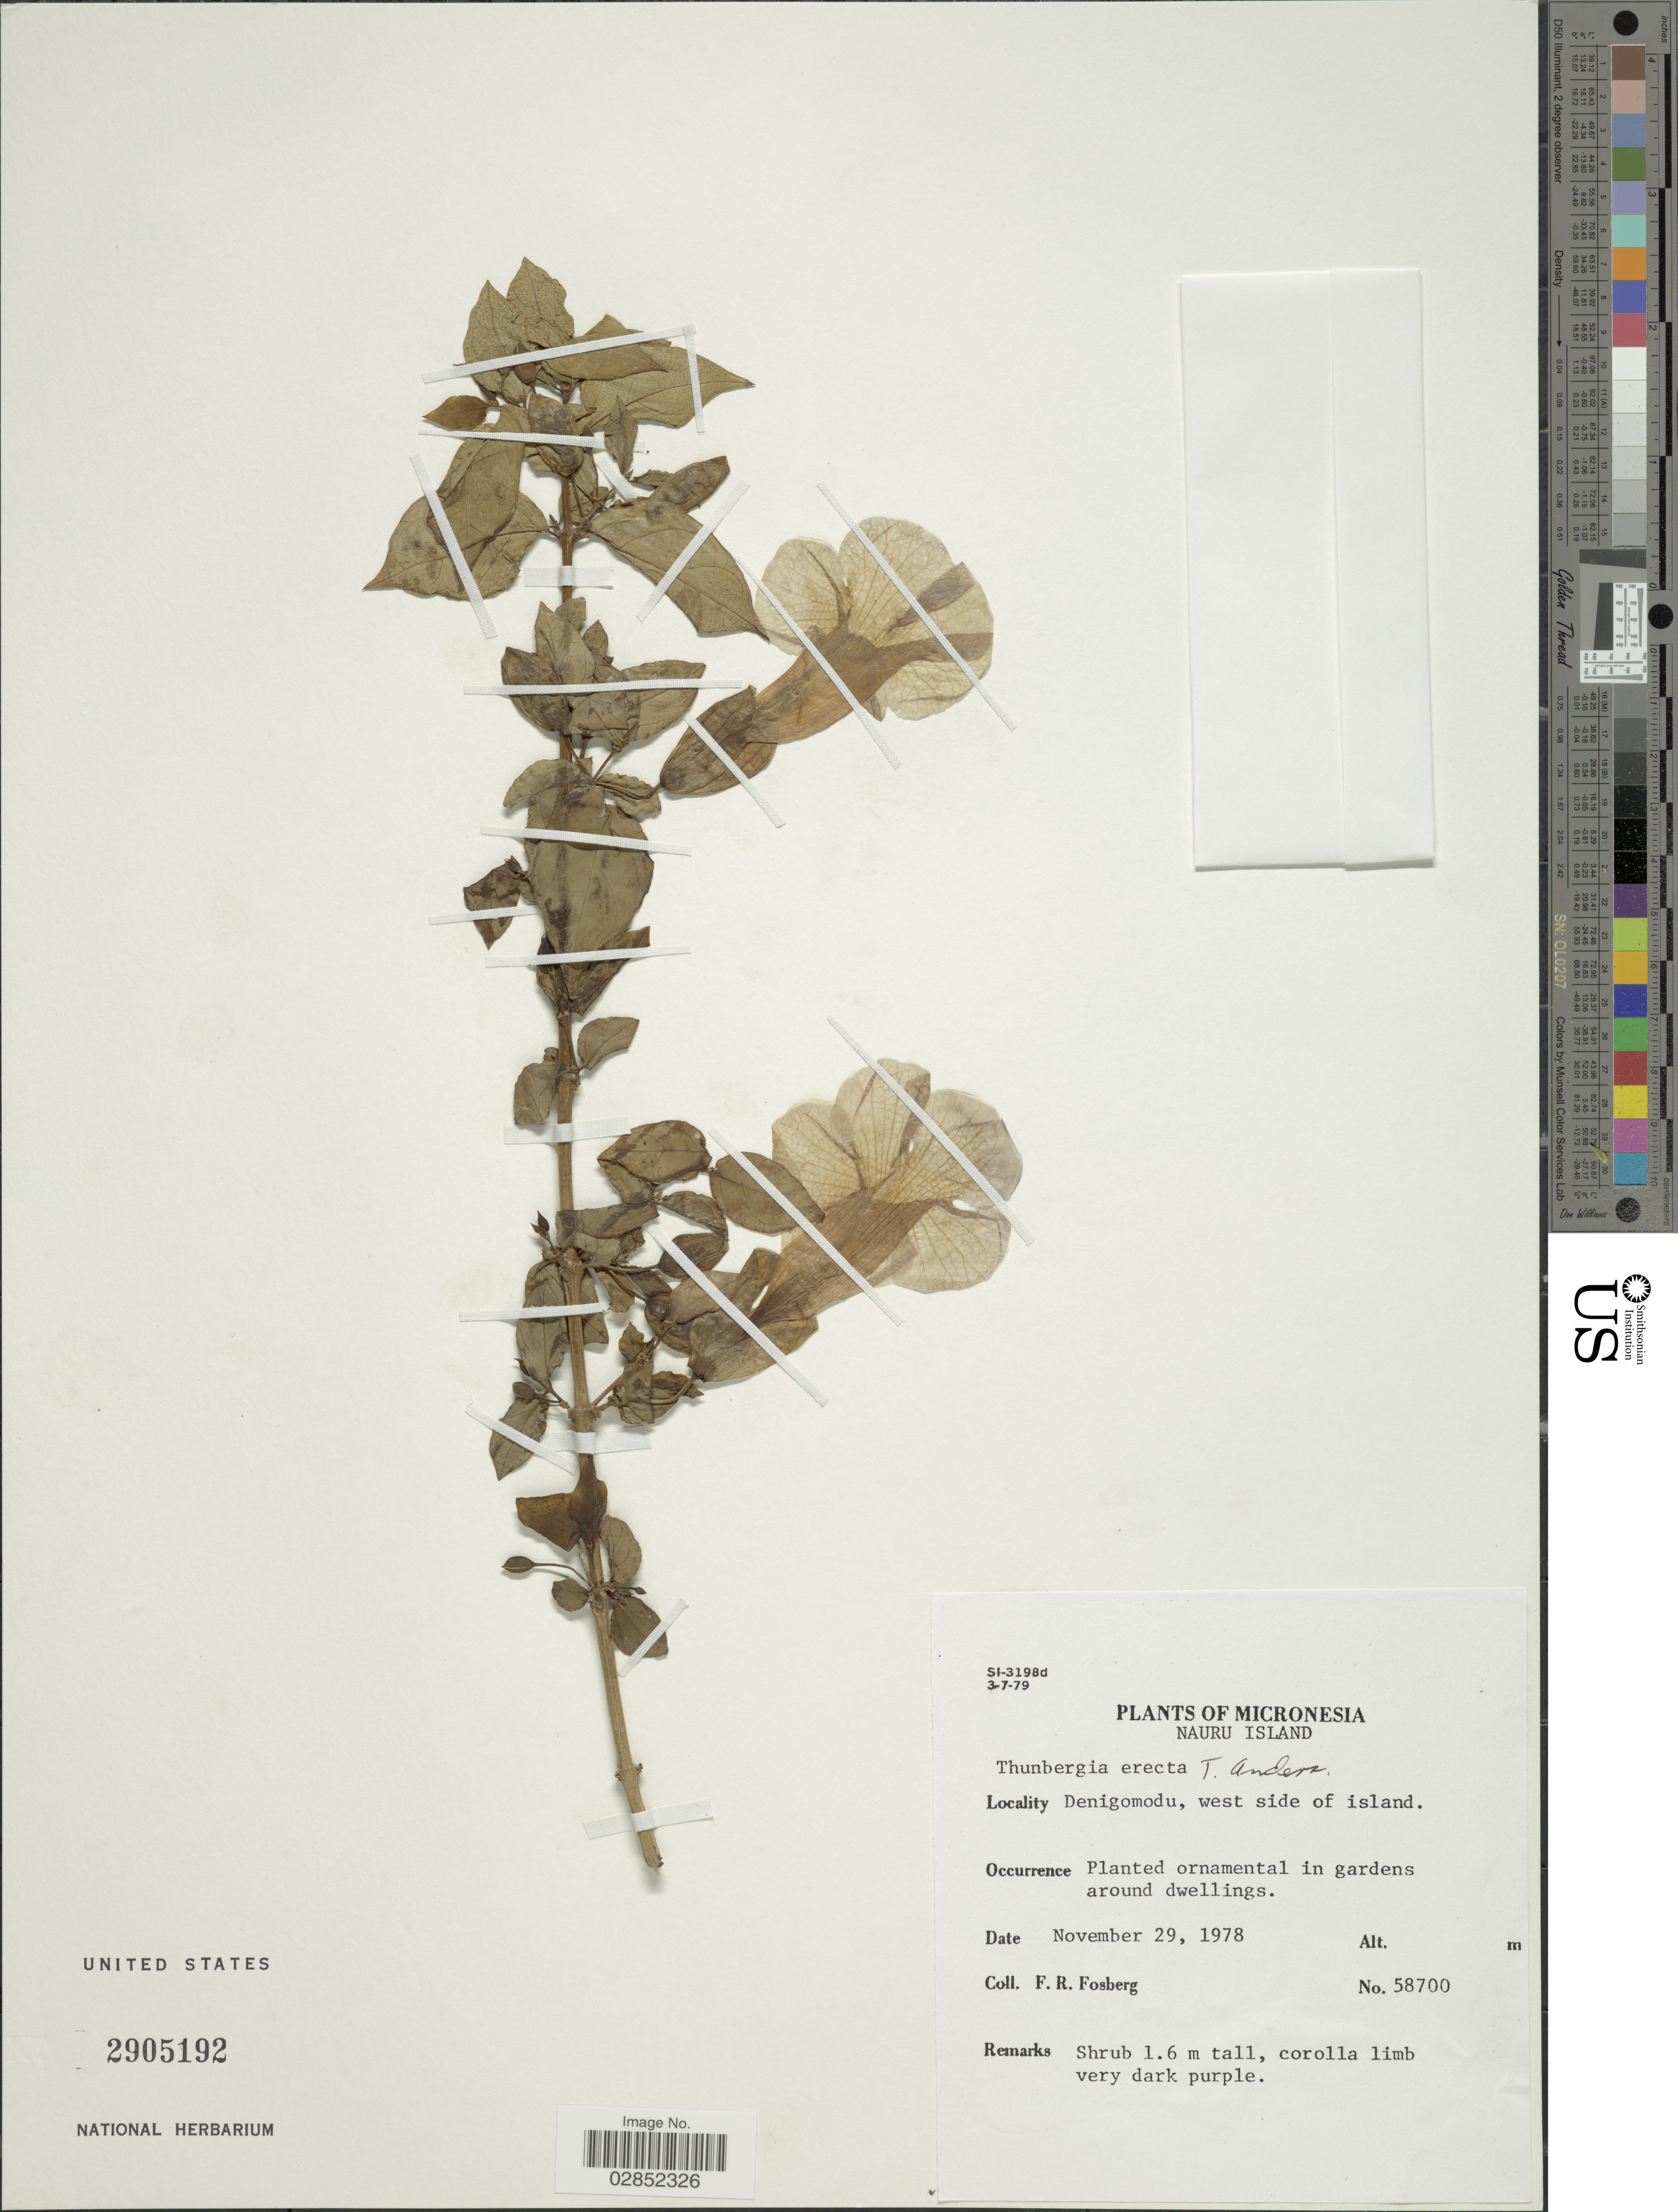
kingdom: Plantae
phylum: Tracheophyta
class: Magnoliopsida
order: Lamiales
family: Acanthaceae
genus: Thunbergia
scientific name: Thunbergia erecta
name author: (Benth.) T. Anderson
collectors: F. R. Fosberg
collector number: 58700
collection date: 1978-11-29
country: Nauru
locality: Micronesia, Nauru Island, Denigomodu, west side of island.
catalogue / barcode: US 2905192